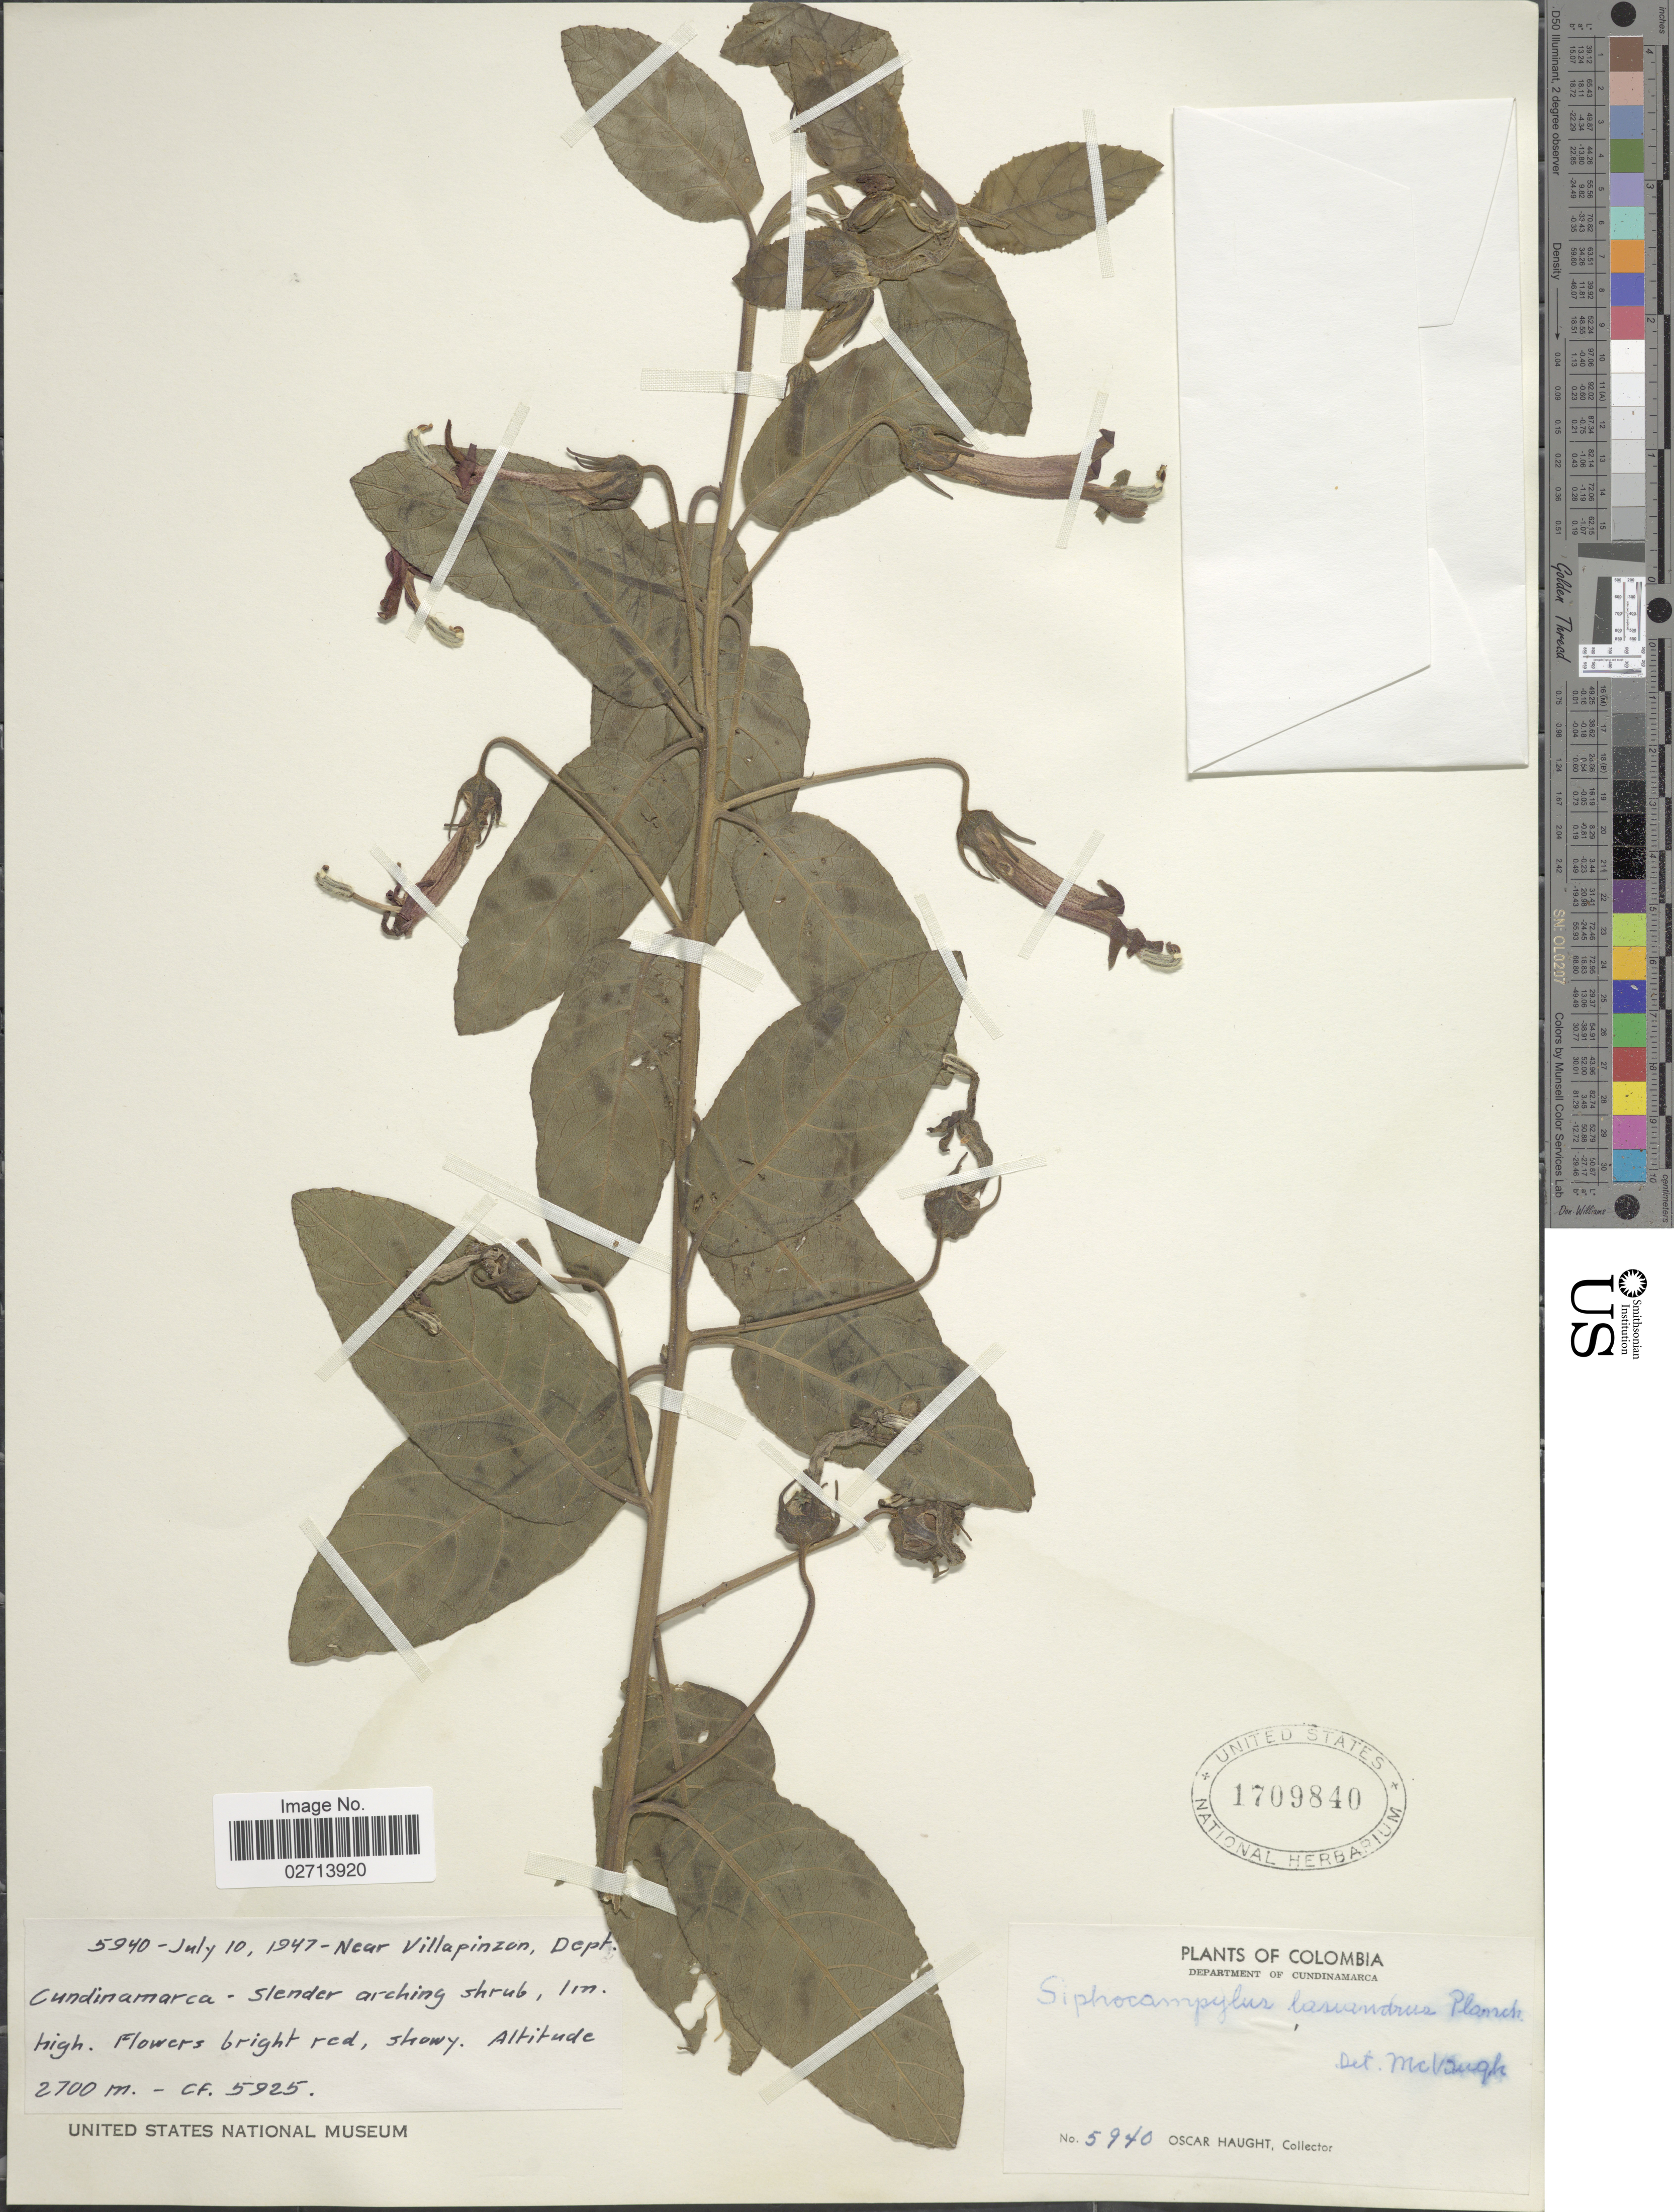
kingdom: Plantae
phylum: Tracheophyta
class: Magnoliopsida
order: Asterales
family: Campanulaceae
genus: Siphocampylus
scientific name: Siphocampylus lasiandrus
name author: Planch.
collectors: O. L. Haught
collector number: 5940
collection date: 1947-07-10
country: Colombia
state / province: Cundinamarca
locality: Near Villapinzon, Dept. Cundinamarca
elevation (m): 2700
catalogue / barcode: US 1709840